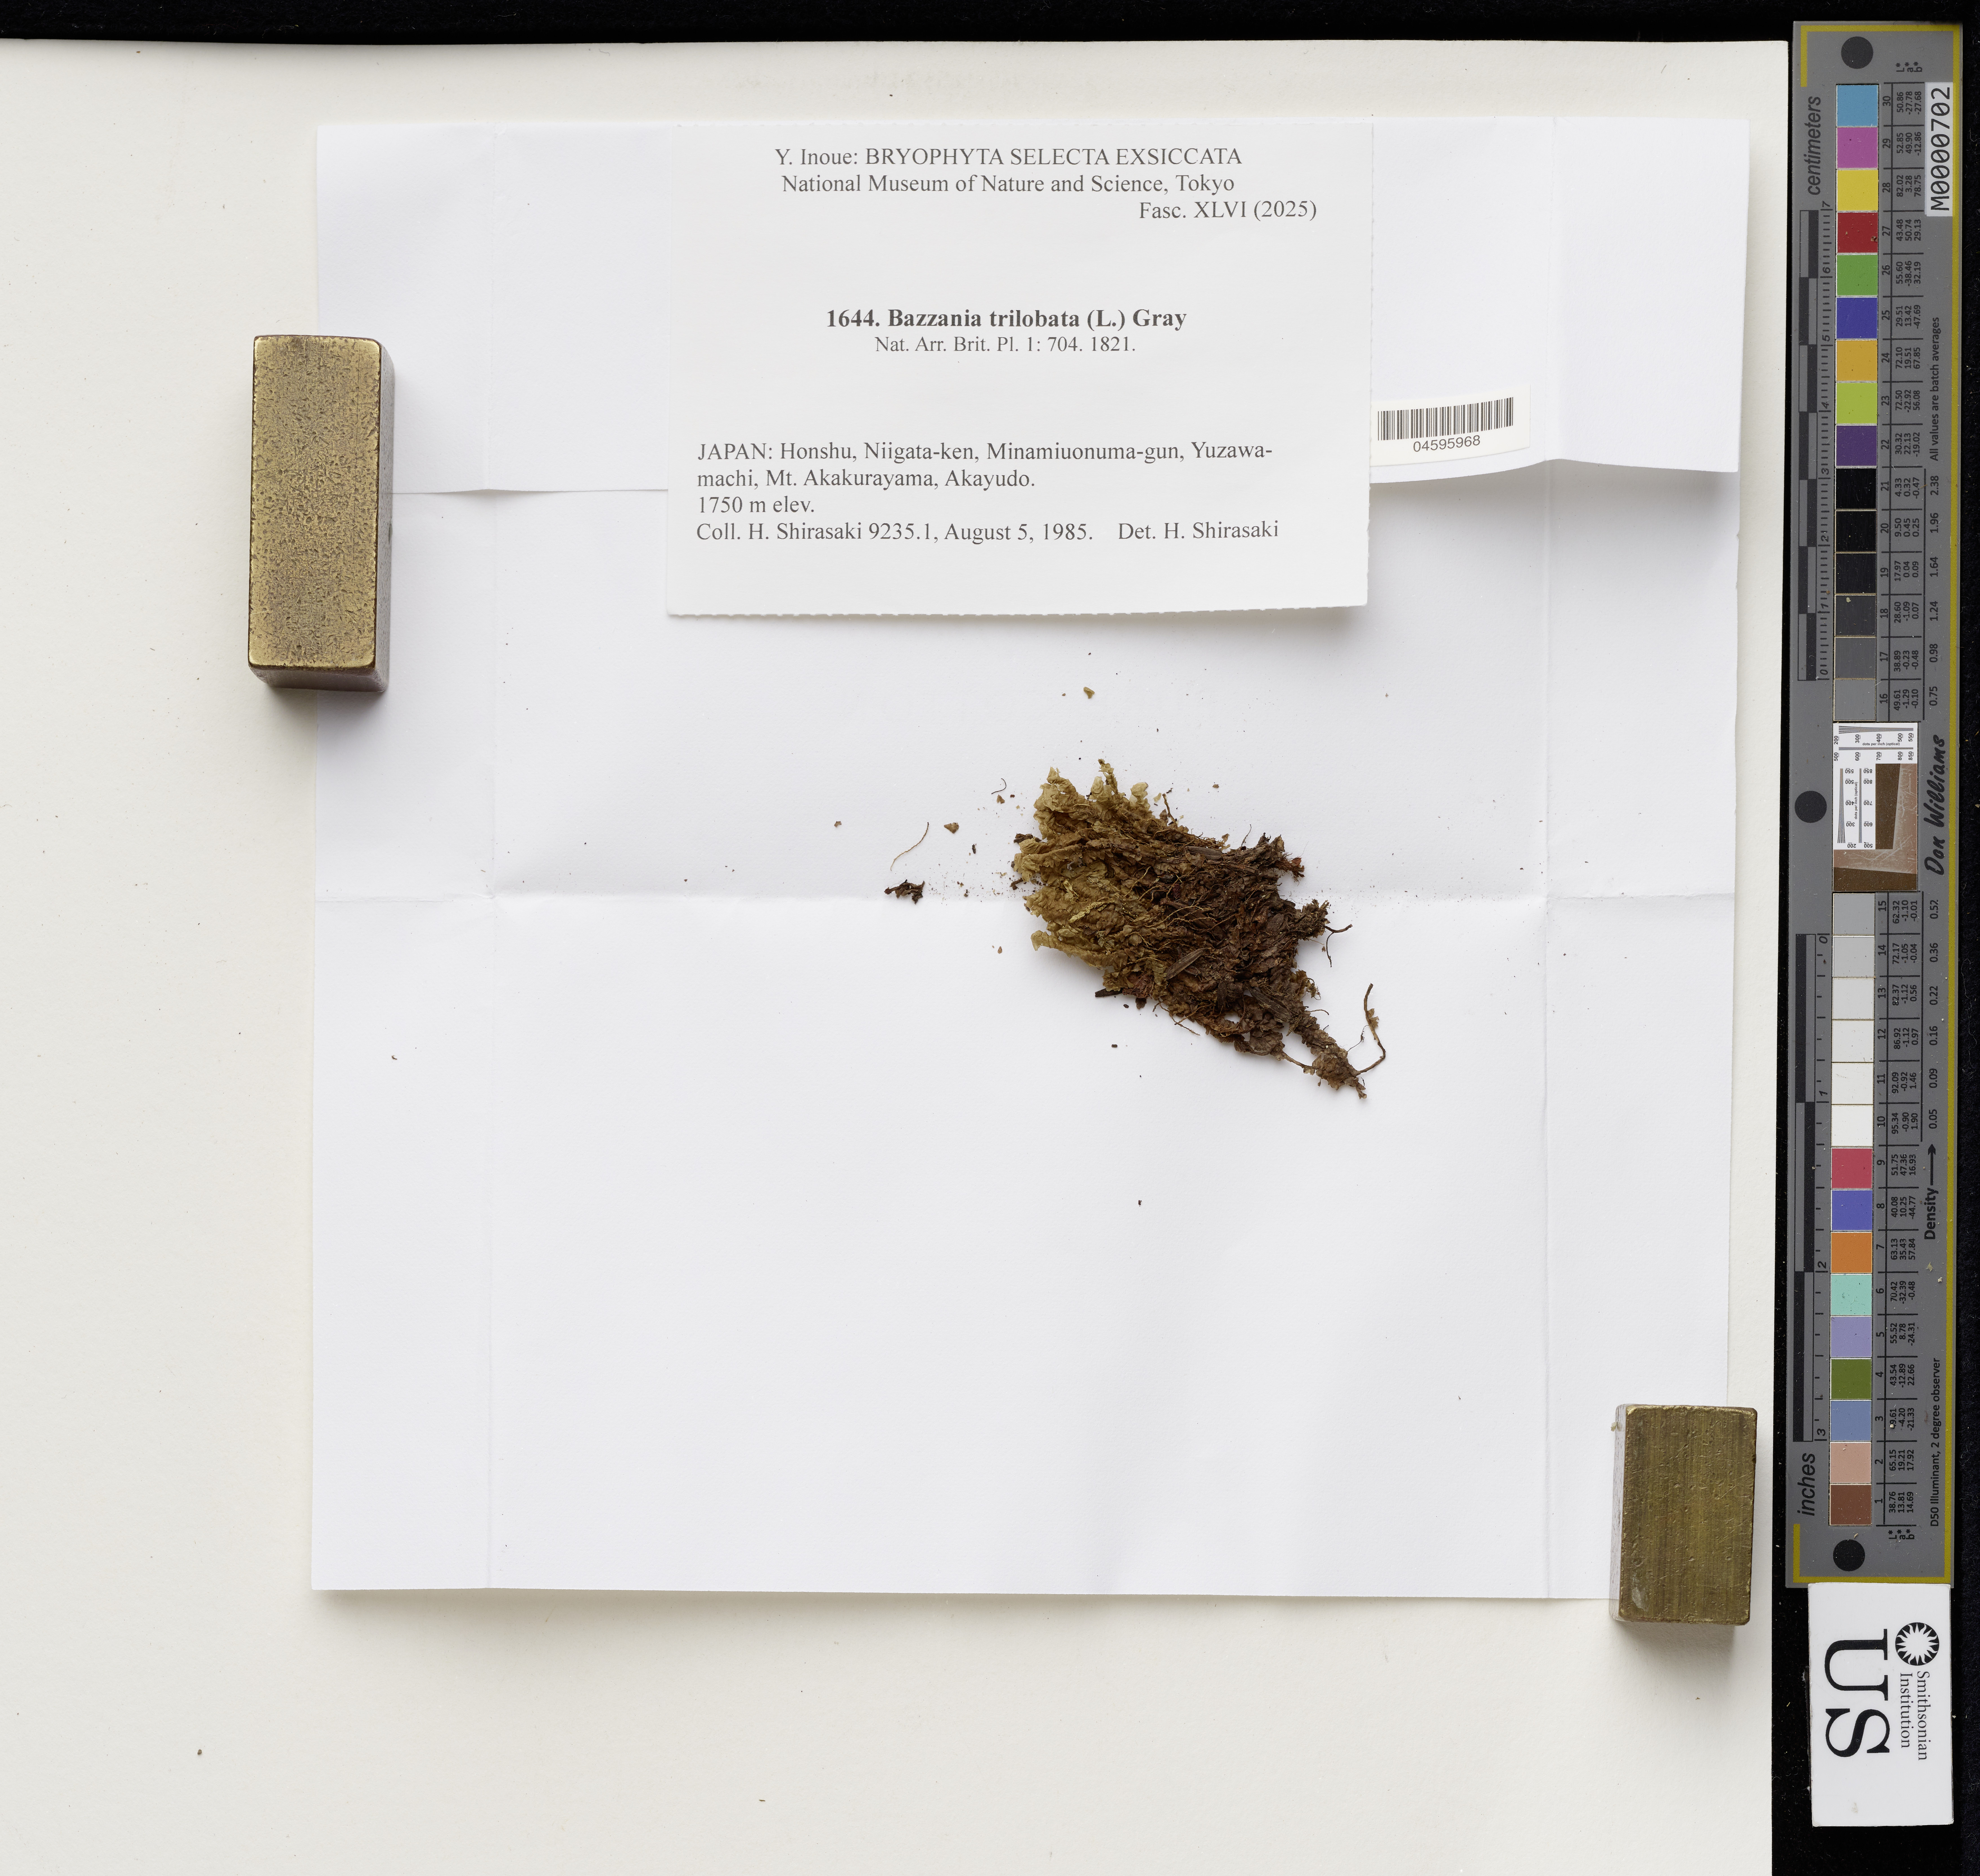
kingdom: Plantae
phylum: Marchantiophyta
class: Jungermanniopsida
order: Jungermanniales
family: Lepidoziaceae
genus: Bazzania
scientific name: Bazzania trilobata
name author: (L.) S.F. Gray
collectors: H. Shirasaki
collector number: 9235.1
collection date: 1985-08-05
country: Japan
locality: Honshu, Niigata-ken, Minamiuonuma-gun, Yuzawa-machi, Mt. Akakurayama, Akayudo.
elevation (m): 1750